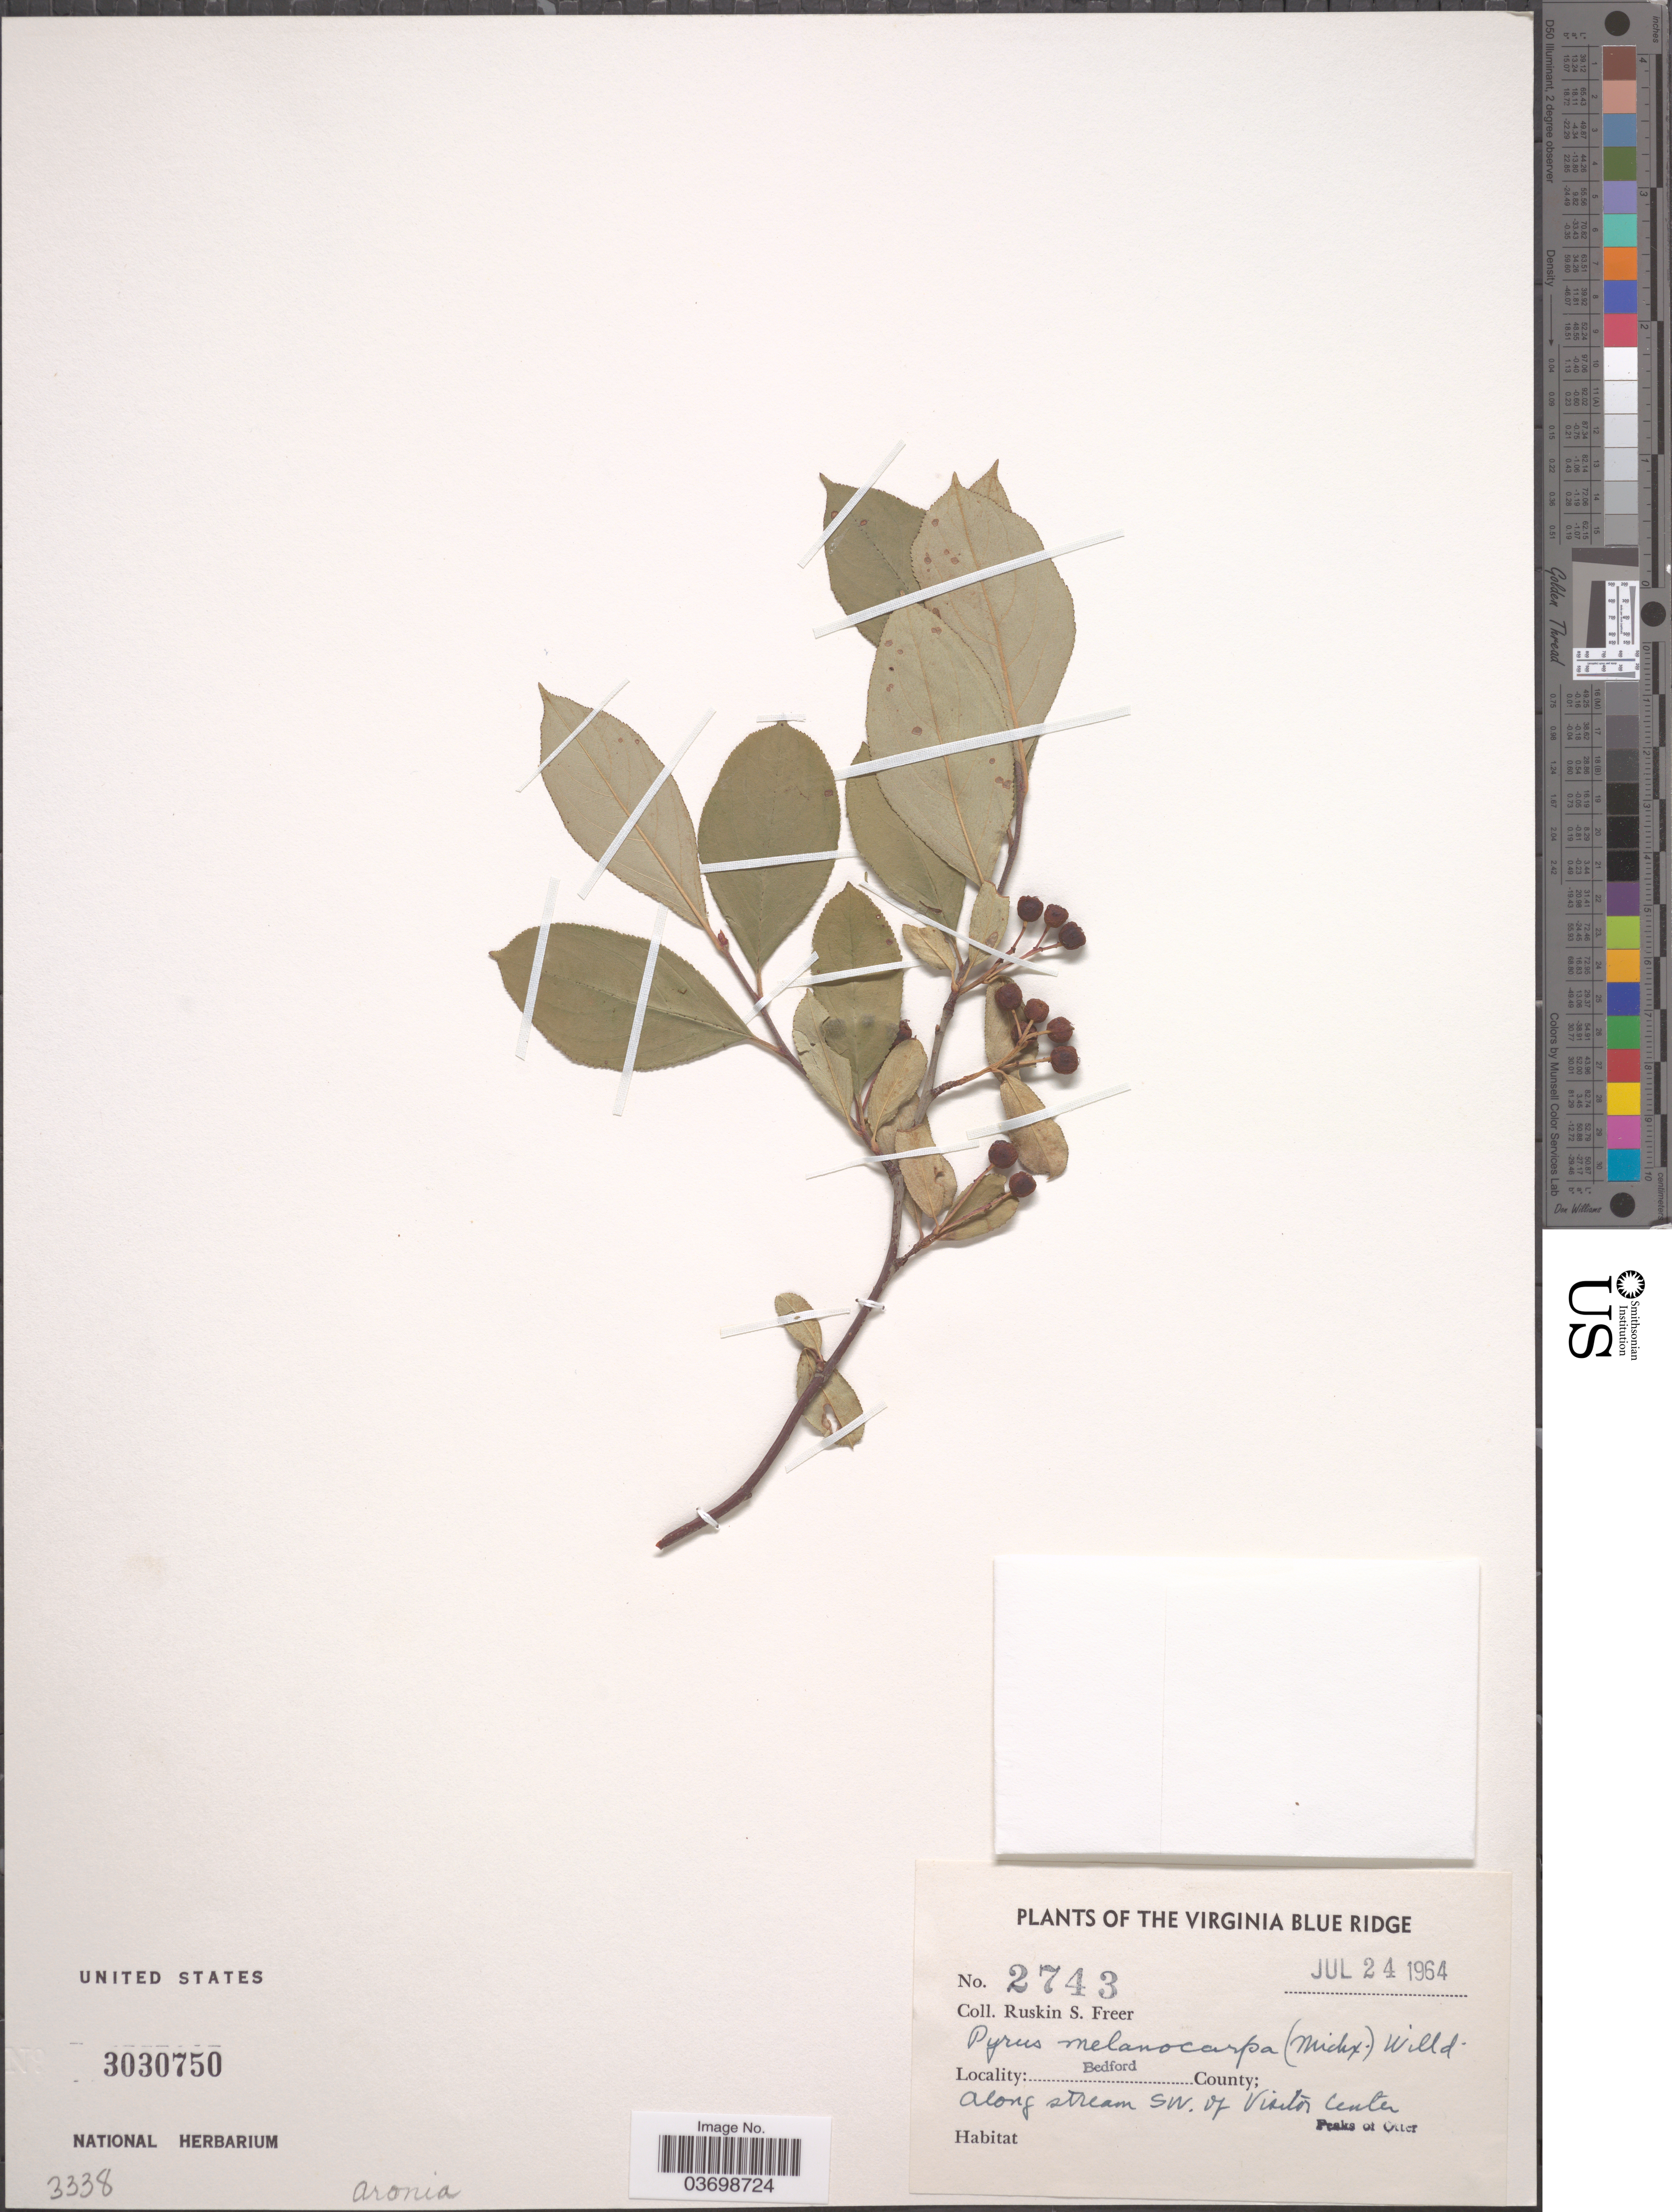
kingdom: Plantae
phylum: Tracheophyta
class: Magnoliopsida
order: Rosales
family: Rosaceae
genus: Aronia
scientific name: Aronia x prunifolia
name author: (Marshall) Rehder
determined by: Strong, M. T., (US), Smithsonian Institution - National Museum of Natural History (UNITED STATES)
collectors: R. Freer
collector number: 2743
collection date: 1964-07-24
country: United States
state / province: Virginia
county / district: Bedford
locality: The Virginia Blue Ridge. Bedford County; along stream SW. of Visitor Center.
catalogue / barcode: US 3030750